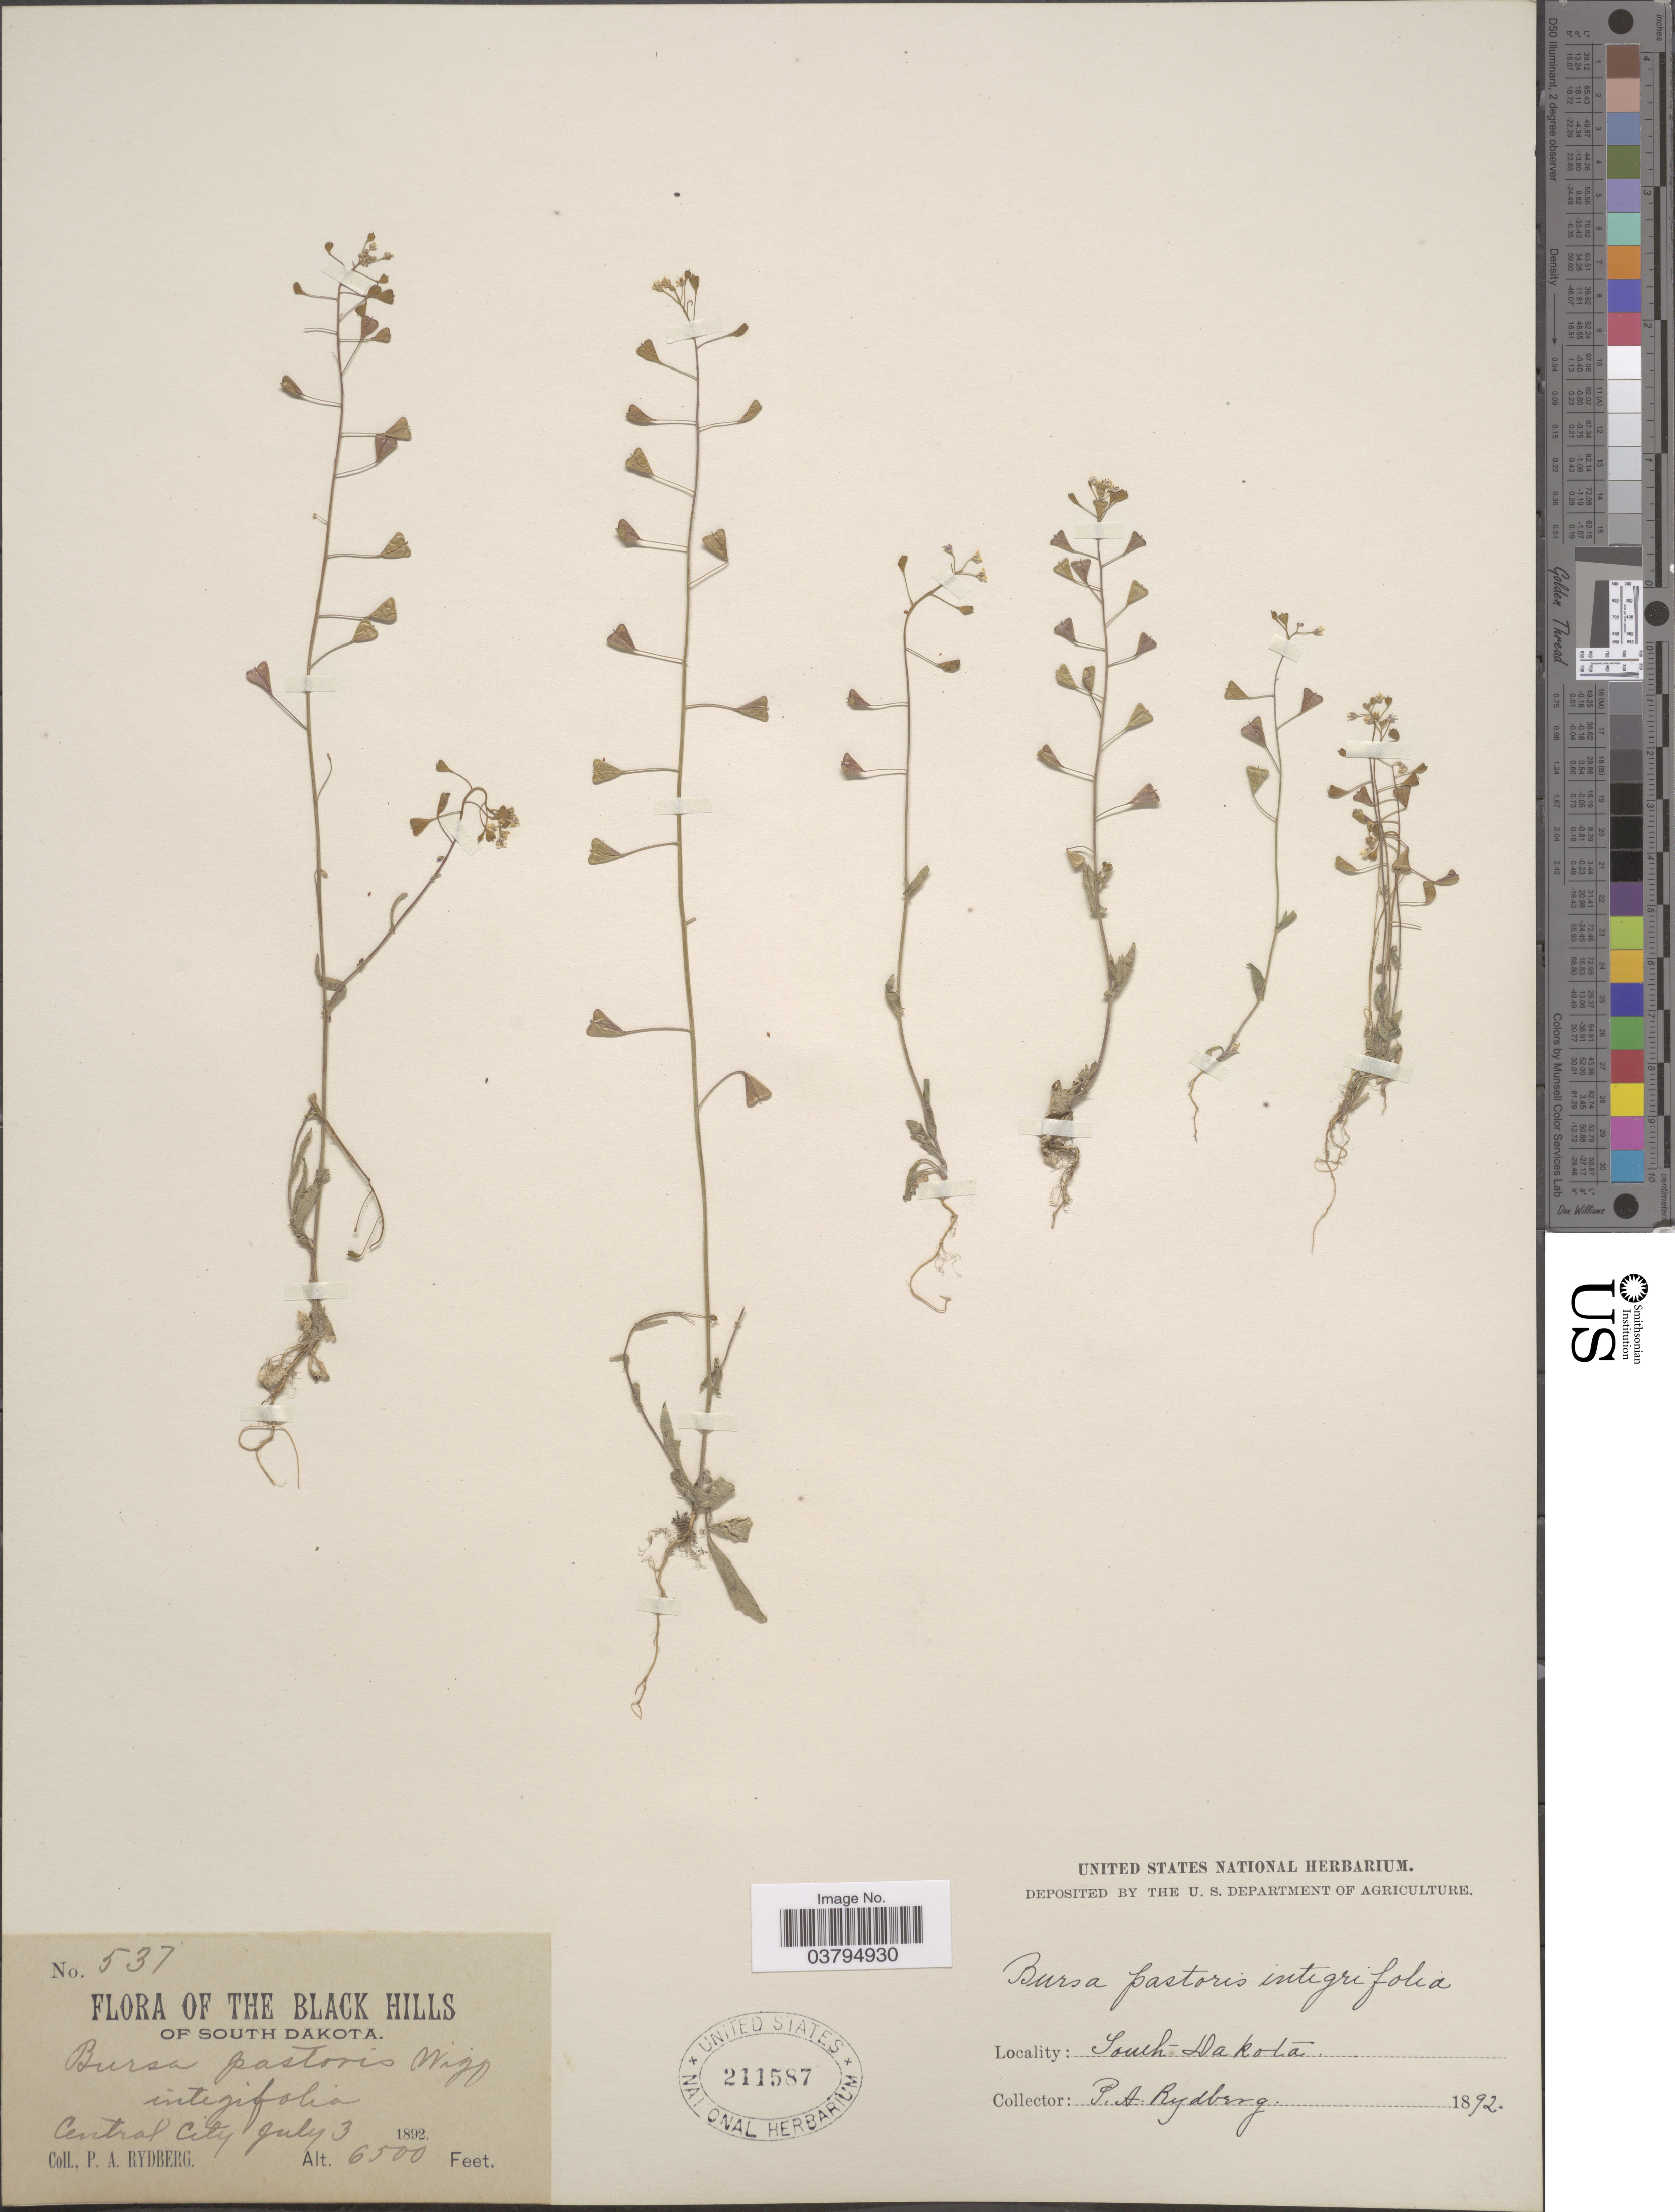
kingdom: Plantae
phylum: Tracheophyta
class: Magnoliopsida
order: Brassicales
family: Brassicaceae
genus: Capsella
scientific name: Capsella bursa-pastoris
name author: (L.) Medik.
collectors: P. A. Rydberg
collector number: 537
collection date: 1892-07-03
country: United States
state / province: South Dakota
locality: The Black Hills of South Dakota. Central City.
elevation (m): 1981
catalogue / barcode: US 211587